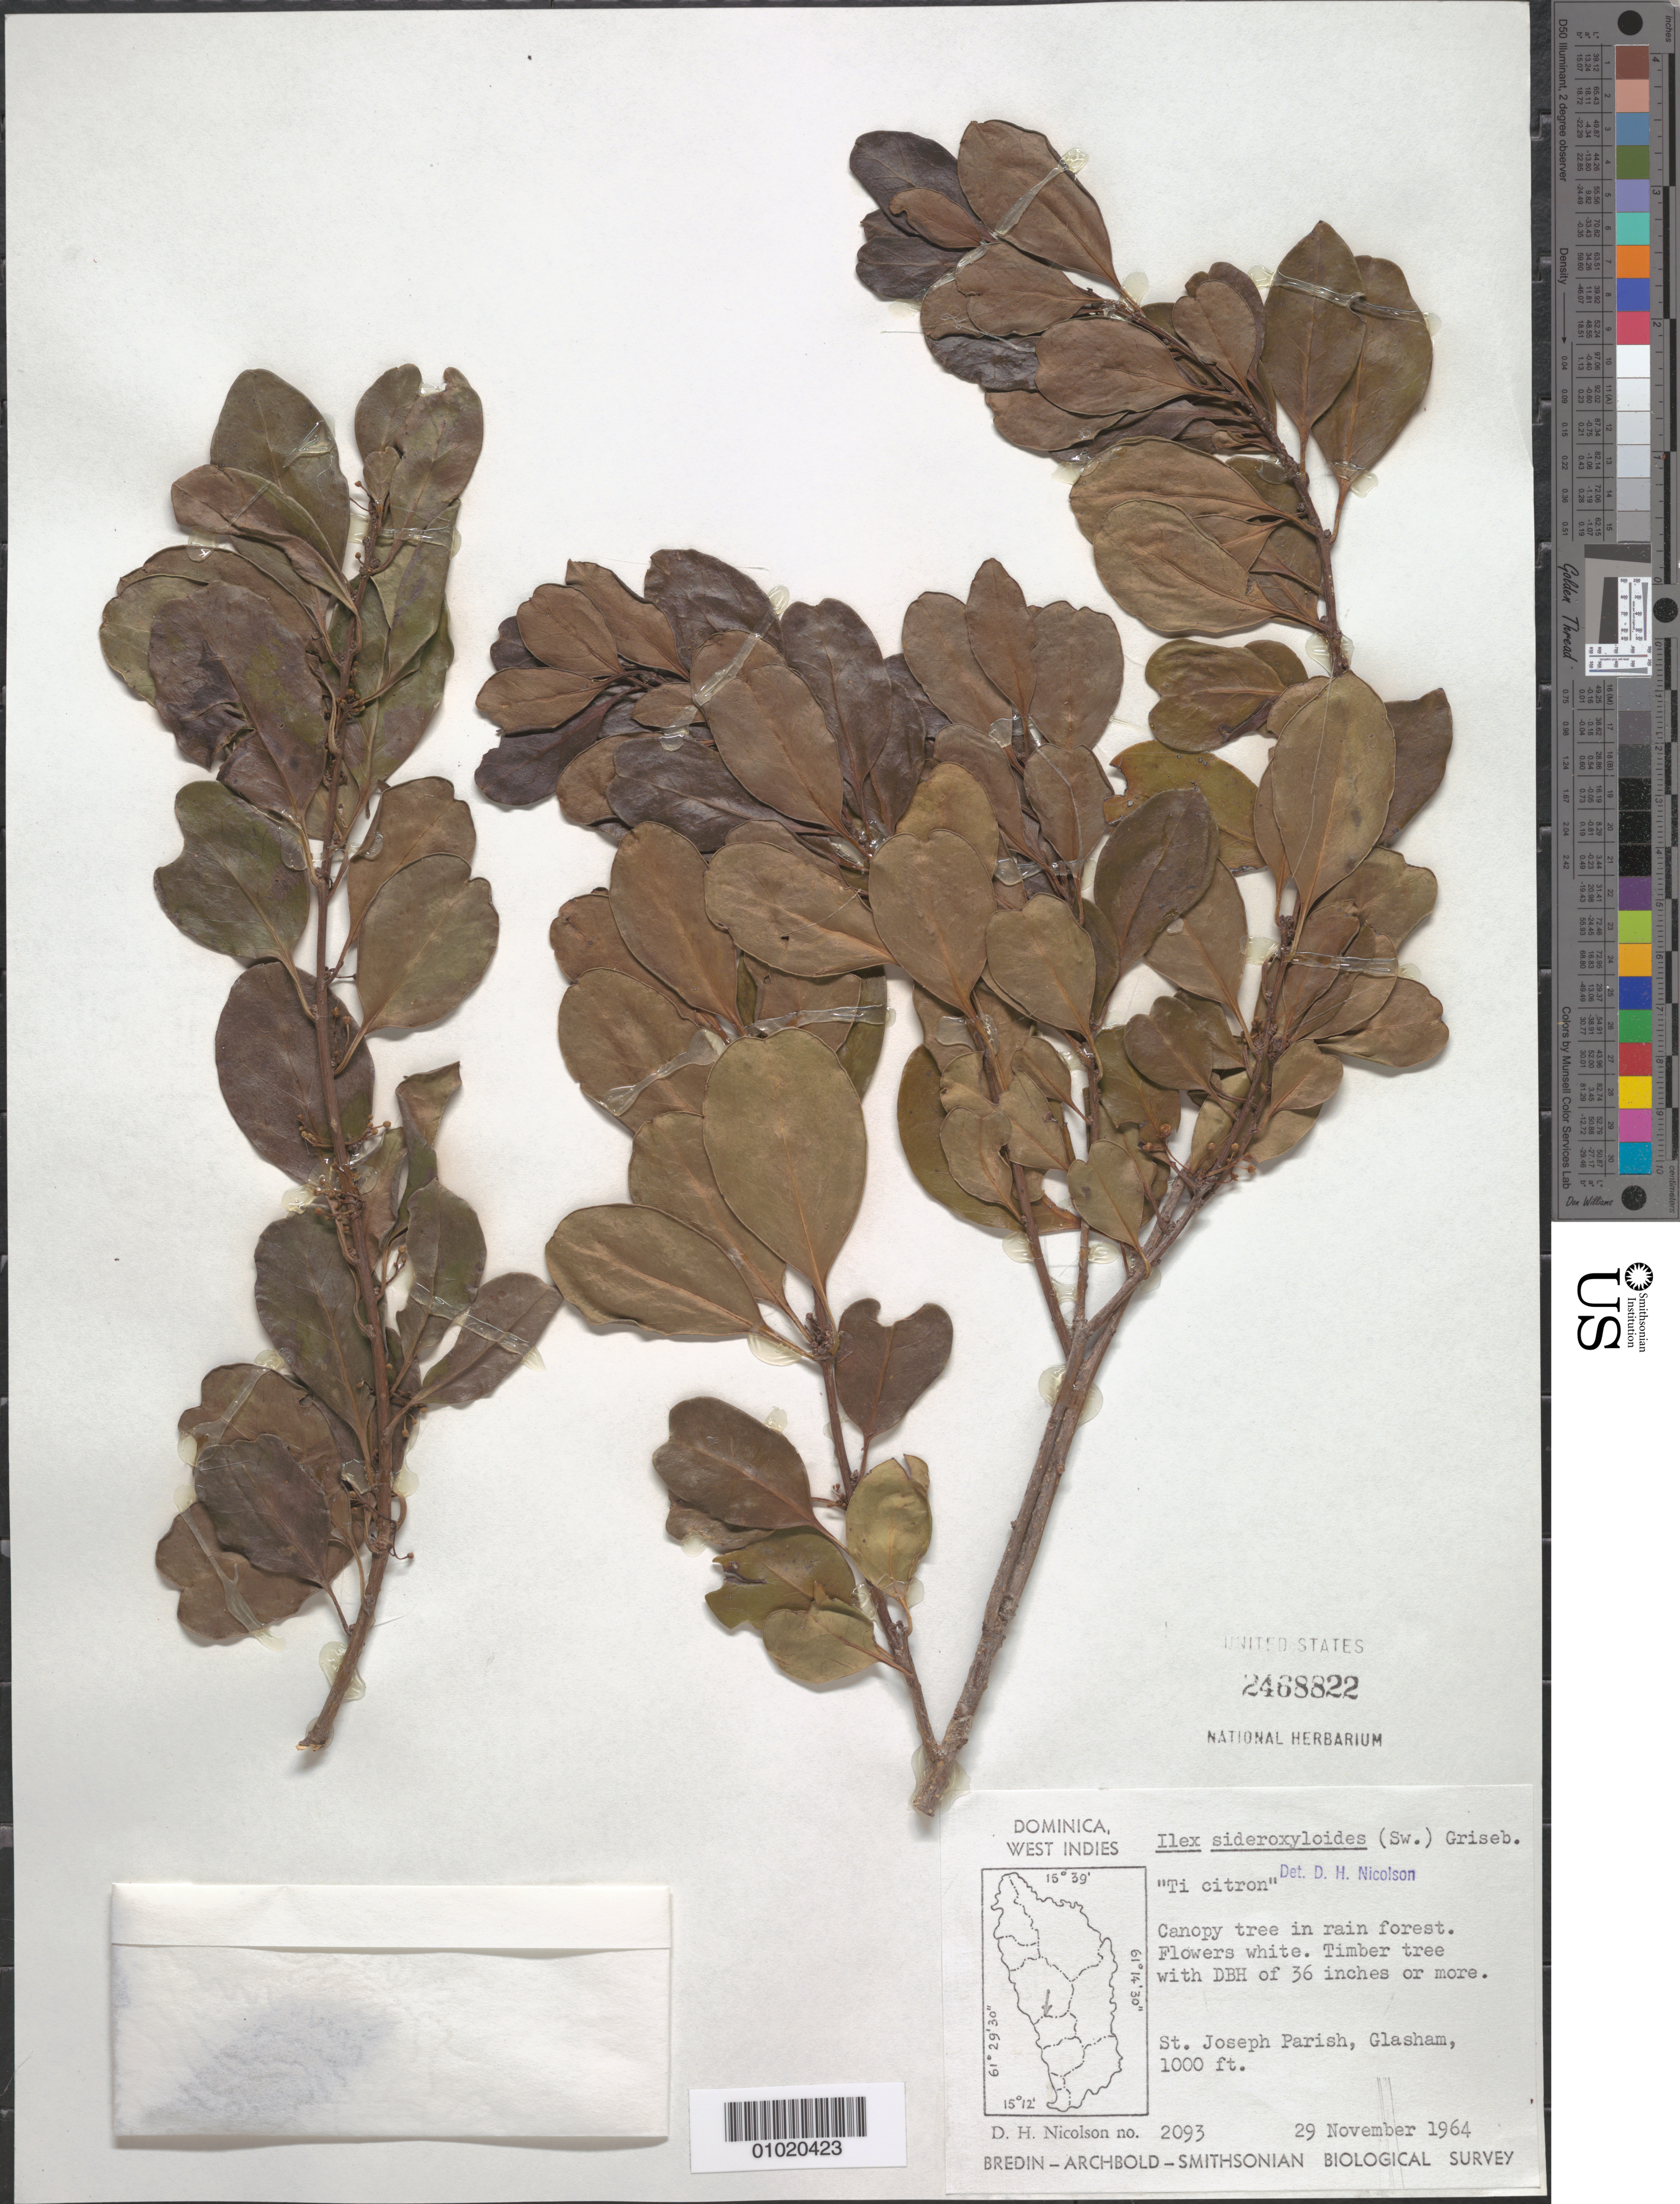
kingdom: Plantae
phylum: Tracheophyta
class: Magnoliopsida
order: Aquifoliales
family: Aquifoliaceae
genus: Ilex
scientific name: Ilex sideroxyloides var. occidentalis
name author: (Macfad.) Loes.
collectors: D. H. Nicolson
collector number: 2093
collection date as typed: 29 Nov 1964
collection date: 1964-11-29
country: Dominica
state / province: St. Joseph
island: Dominica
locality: Glasham.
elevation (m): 305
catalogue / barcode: US 2468822